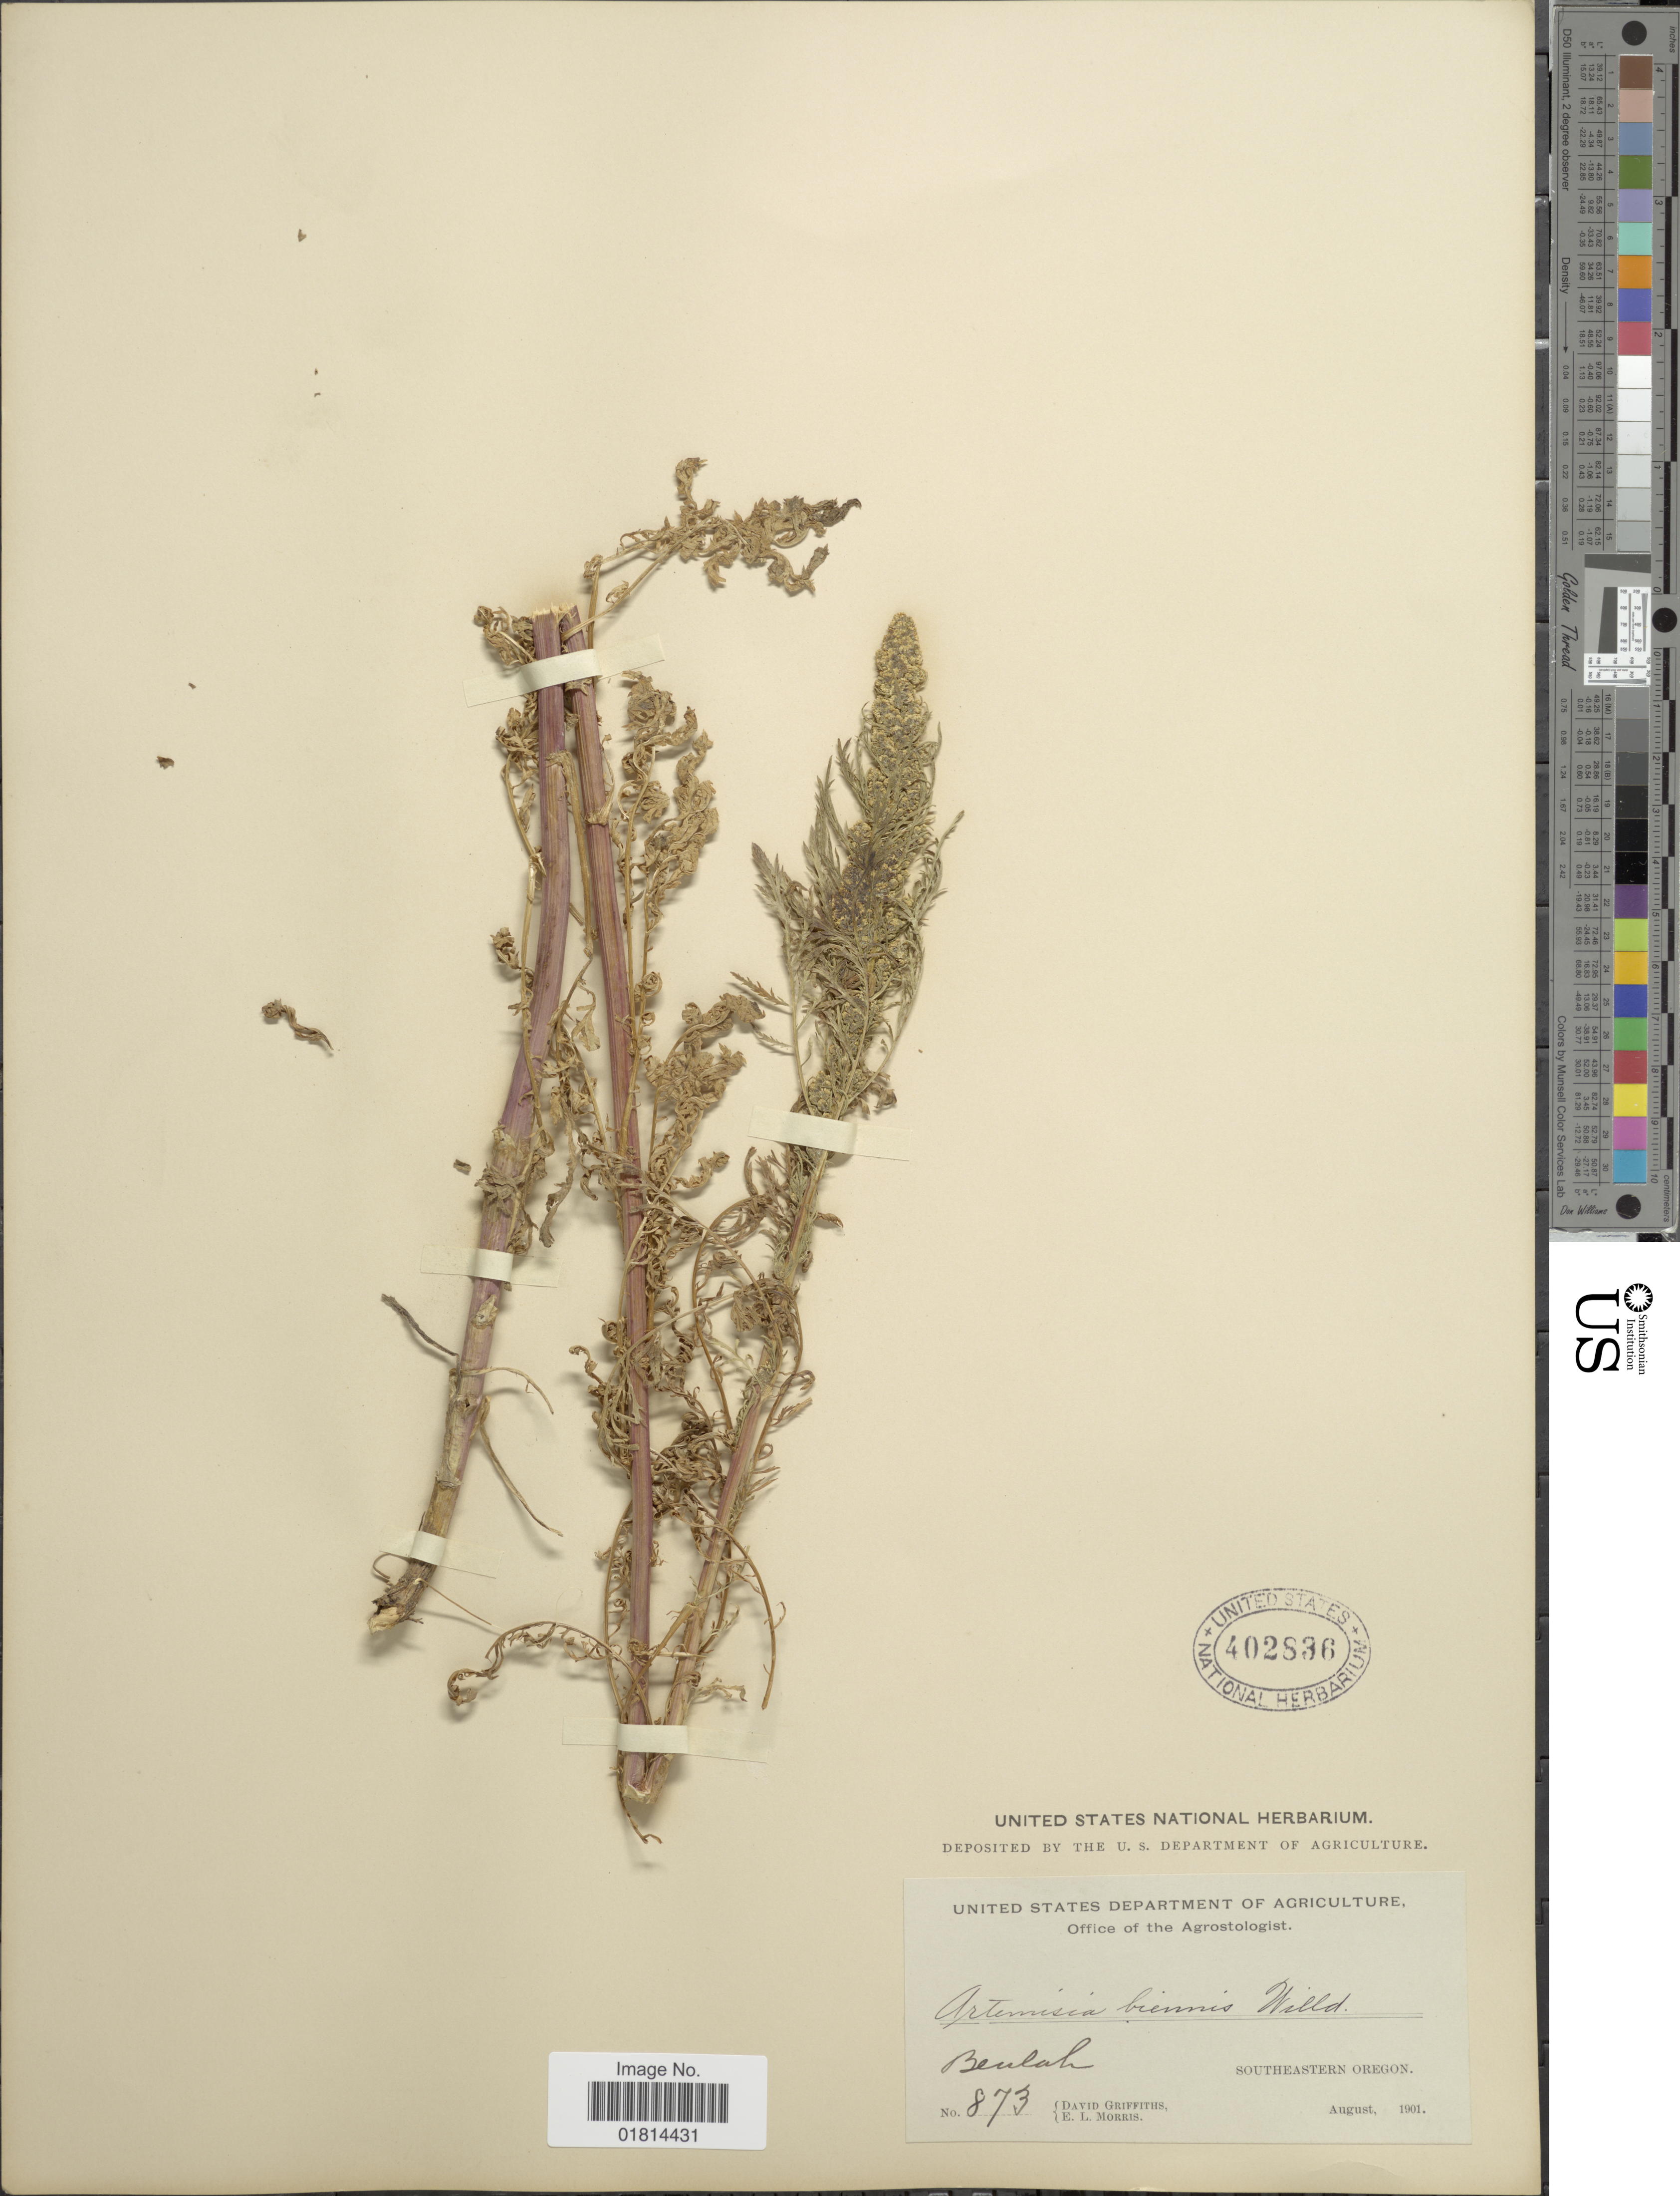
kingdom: Plantae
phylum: Tracheophyta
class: Magnoliopsida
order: Asterales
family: Asteraceae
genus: Artemisia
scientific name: Artemisia biennis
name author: Willd.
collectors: D. Griffiths & E. Morris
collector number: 873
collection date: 1901-08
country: United States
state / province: Oregon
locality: Beulah, Southeastern Oregon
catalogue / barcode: US 402836